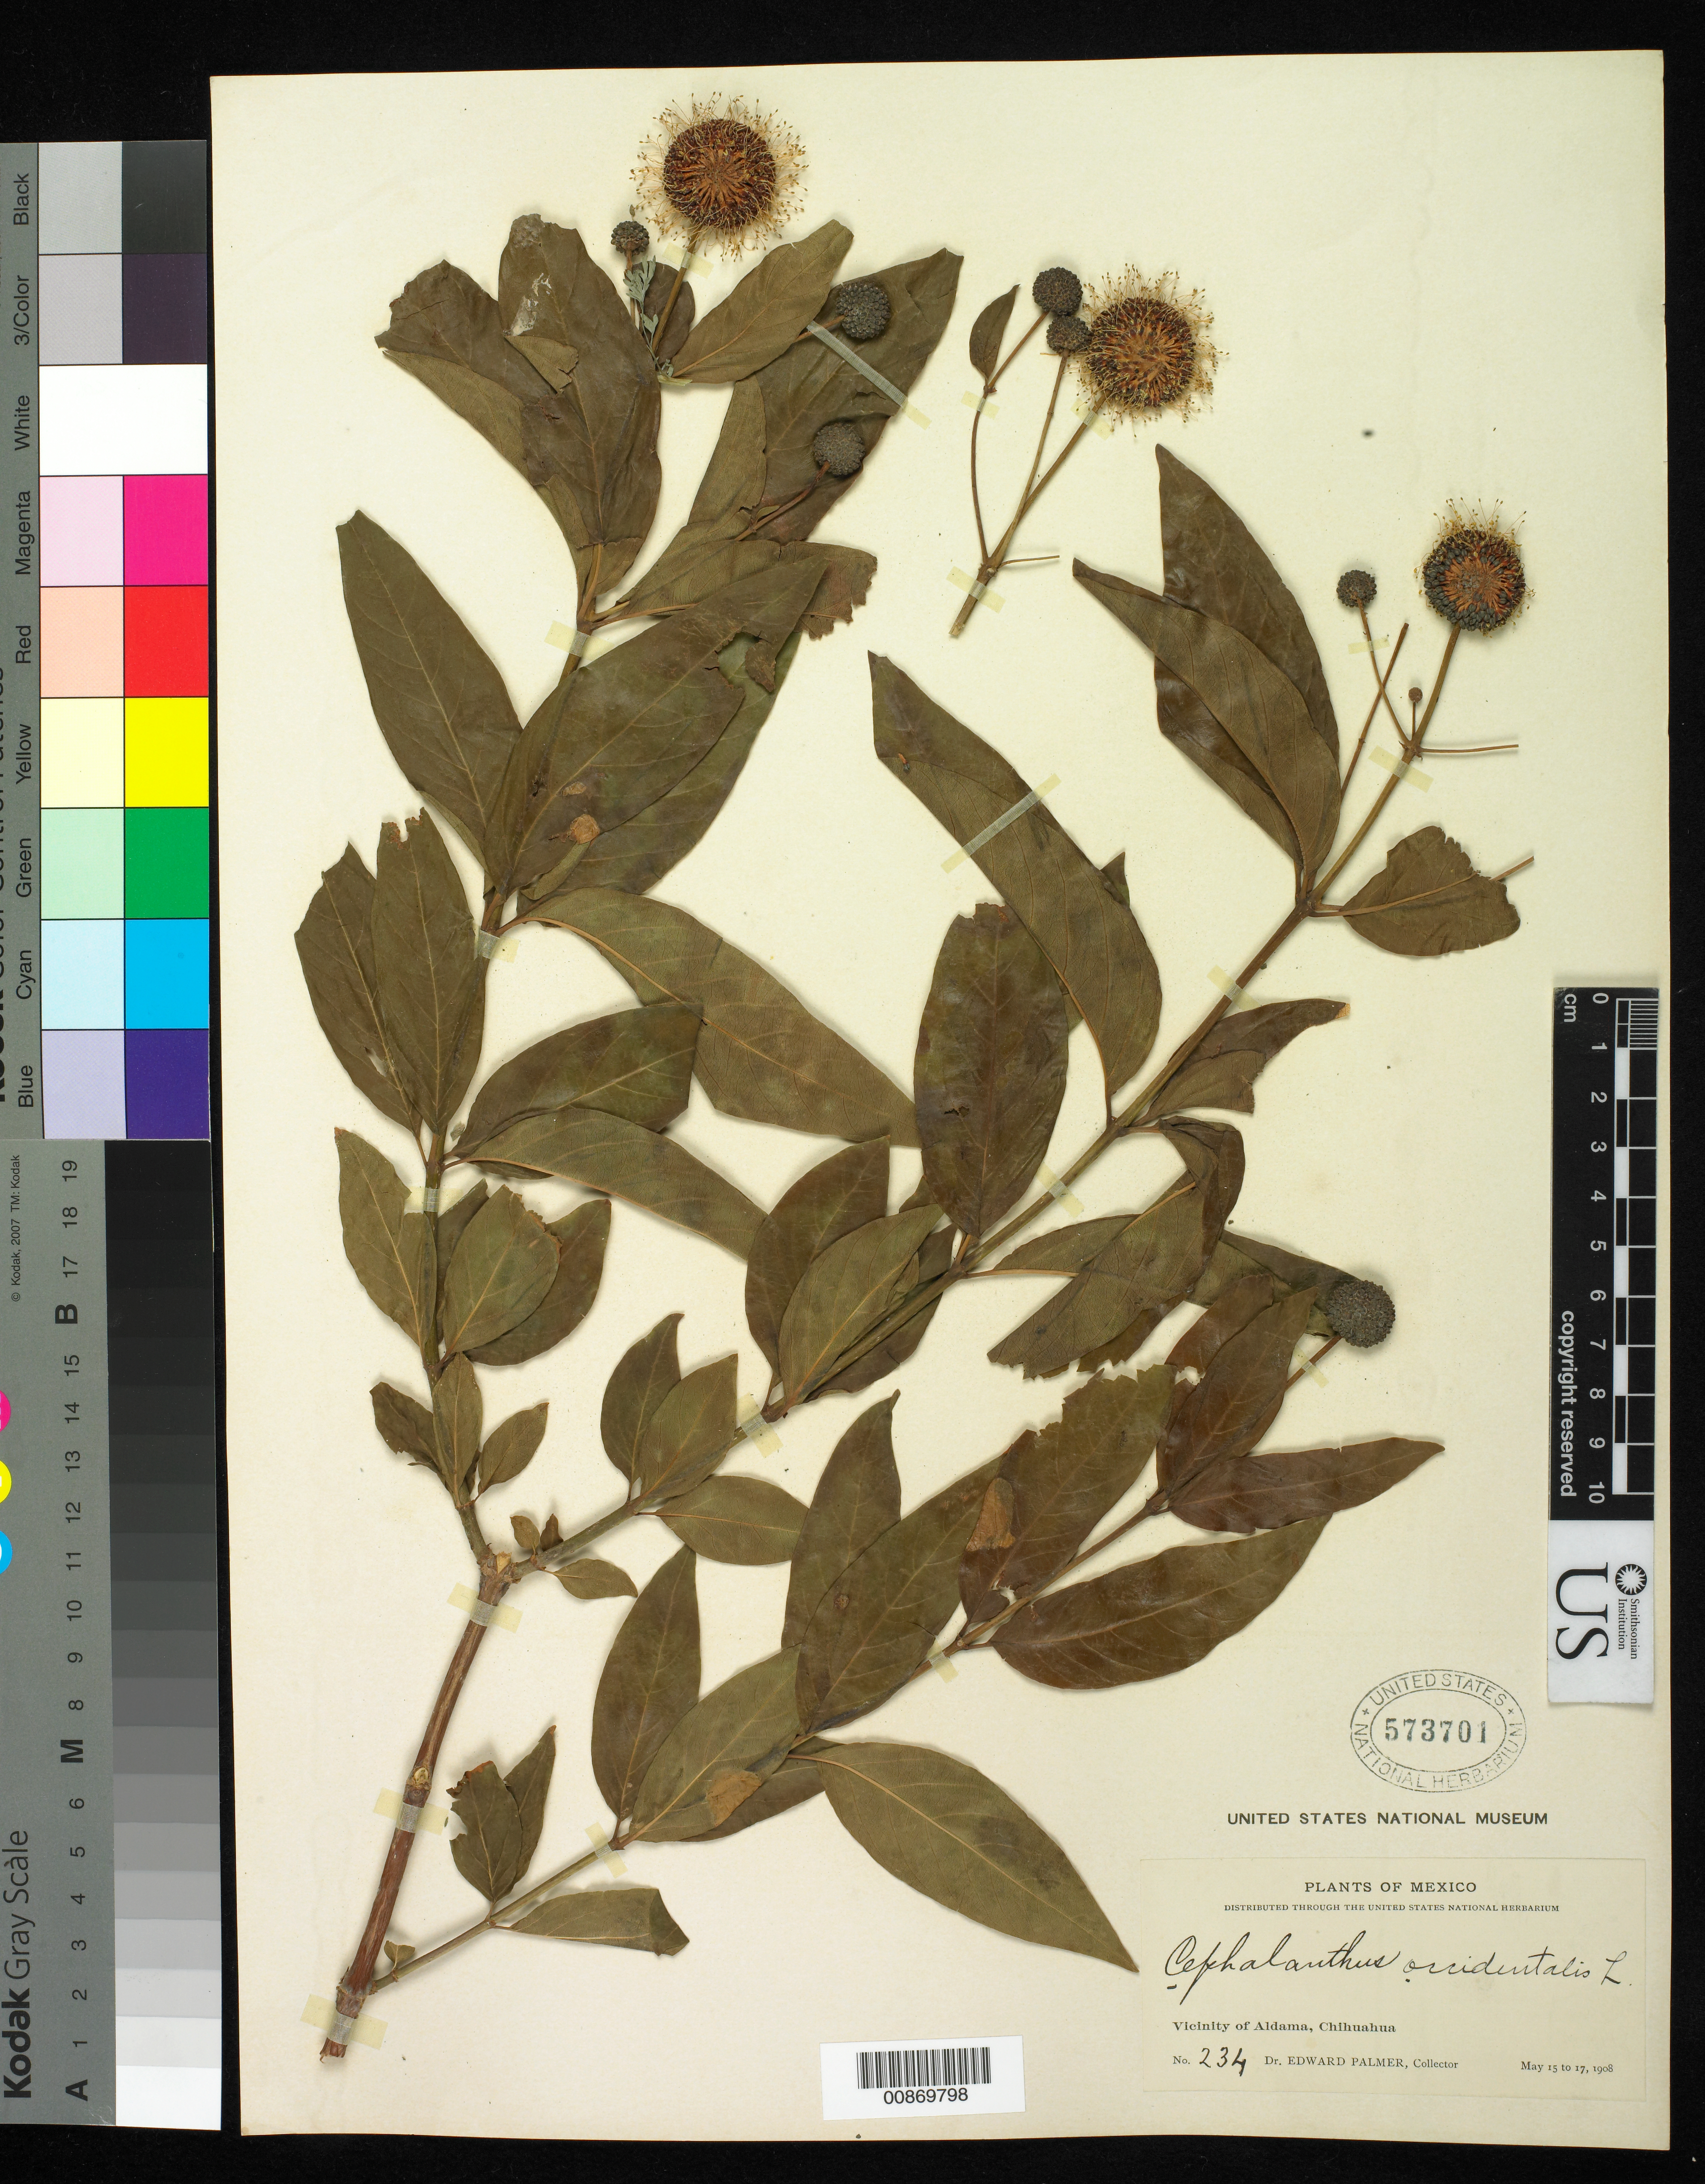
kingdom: Plantae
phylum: Tracheophyta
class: Magnoliopsida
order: Gentianales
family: Rubiaceae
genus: Cephalanthus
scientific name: Cephalanthus occidentalis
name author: L.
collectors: E. Palmer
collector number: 234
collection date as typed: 15 May 1908 to 17 May 1908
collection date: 1908-05-15/1908-05-17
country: Mexico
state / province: Chihuahua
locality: Vicinity of Aldama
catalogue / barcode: US 573701